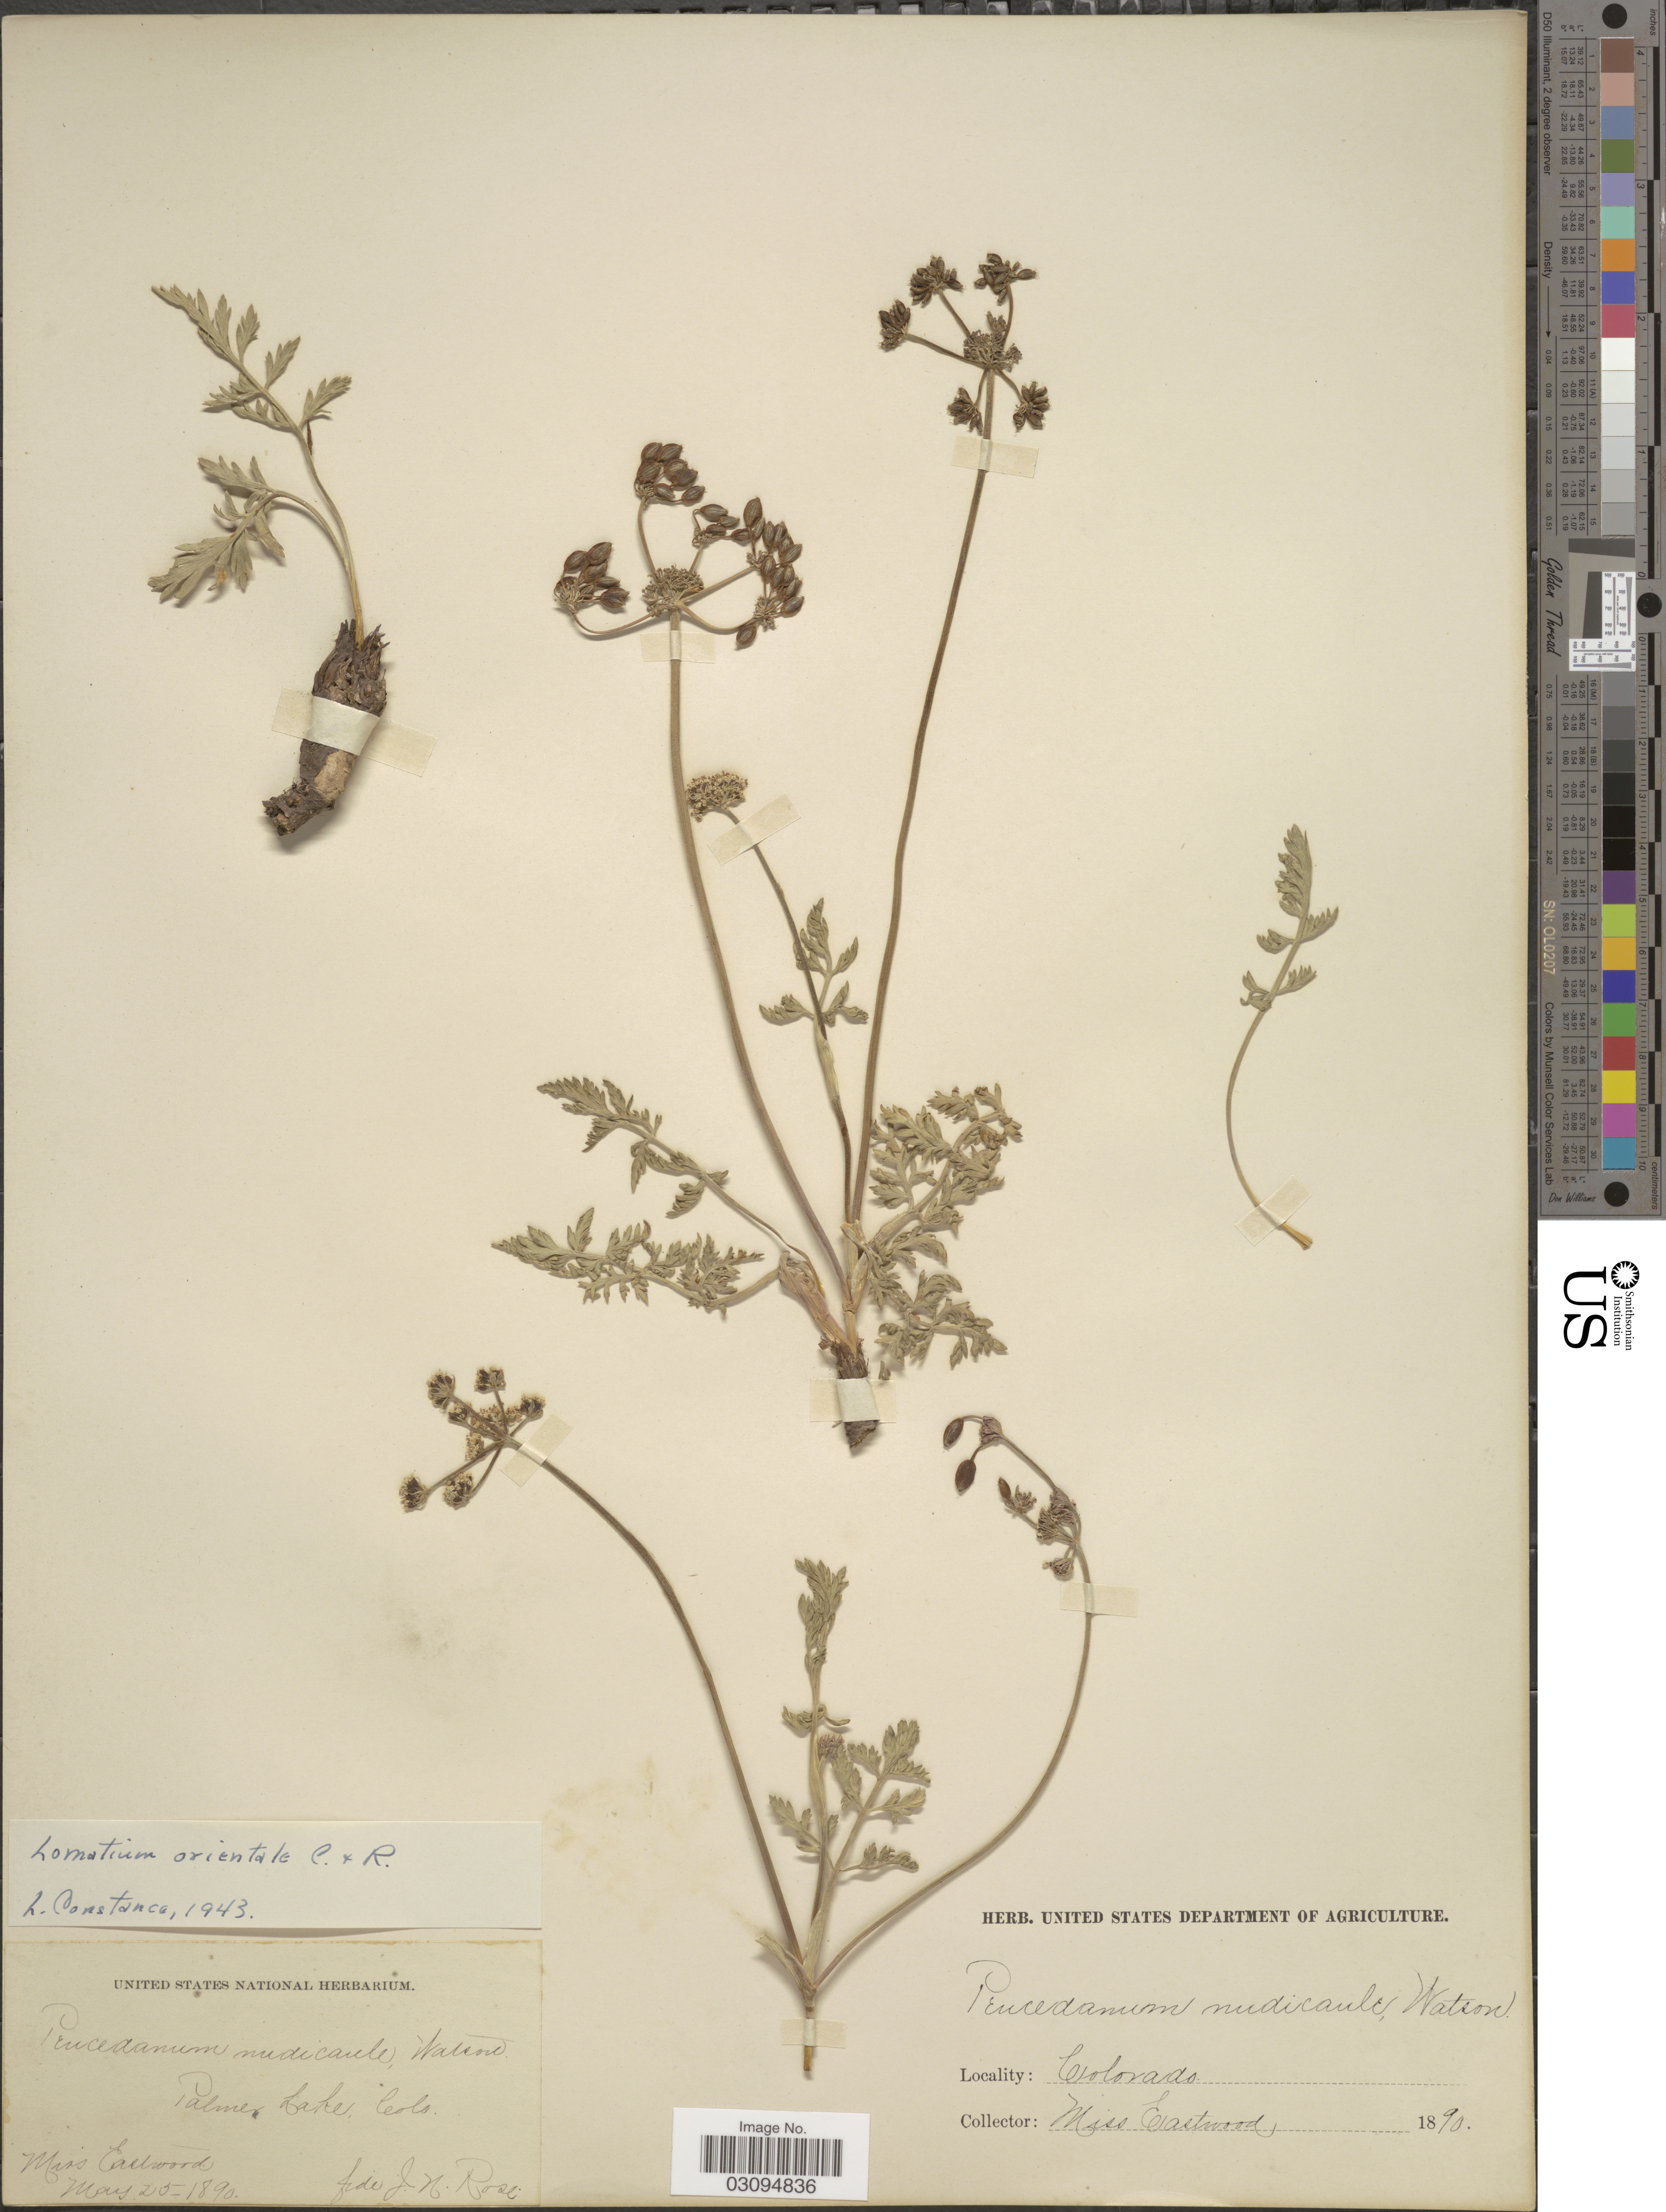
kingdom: Plantae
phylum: Tracheophyta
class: Magnoliopsida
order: Apiales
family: Apiaceae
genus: Lomatium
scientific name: Lomatium orientale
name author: J.M. Coult. & Rose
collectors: Eastwood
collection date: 1890-05-25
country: United States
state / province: Colorado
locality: Palme, Lake.